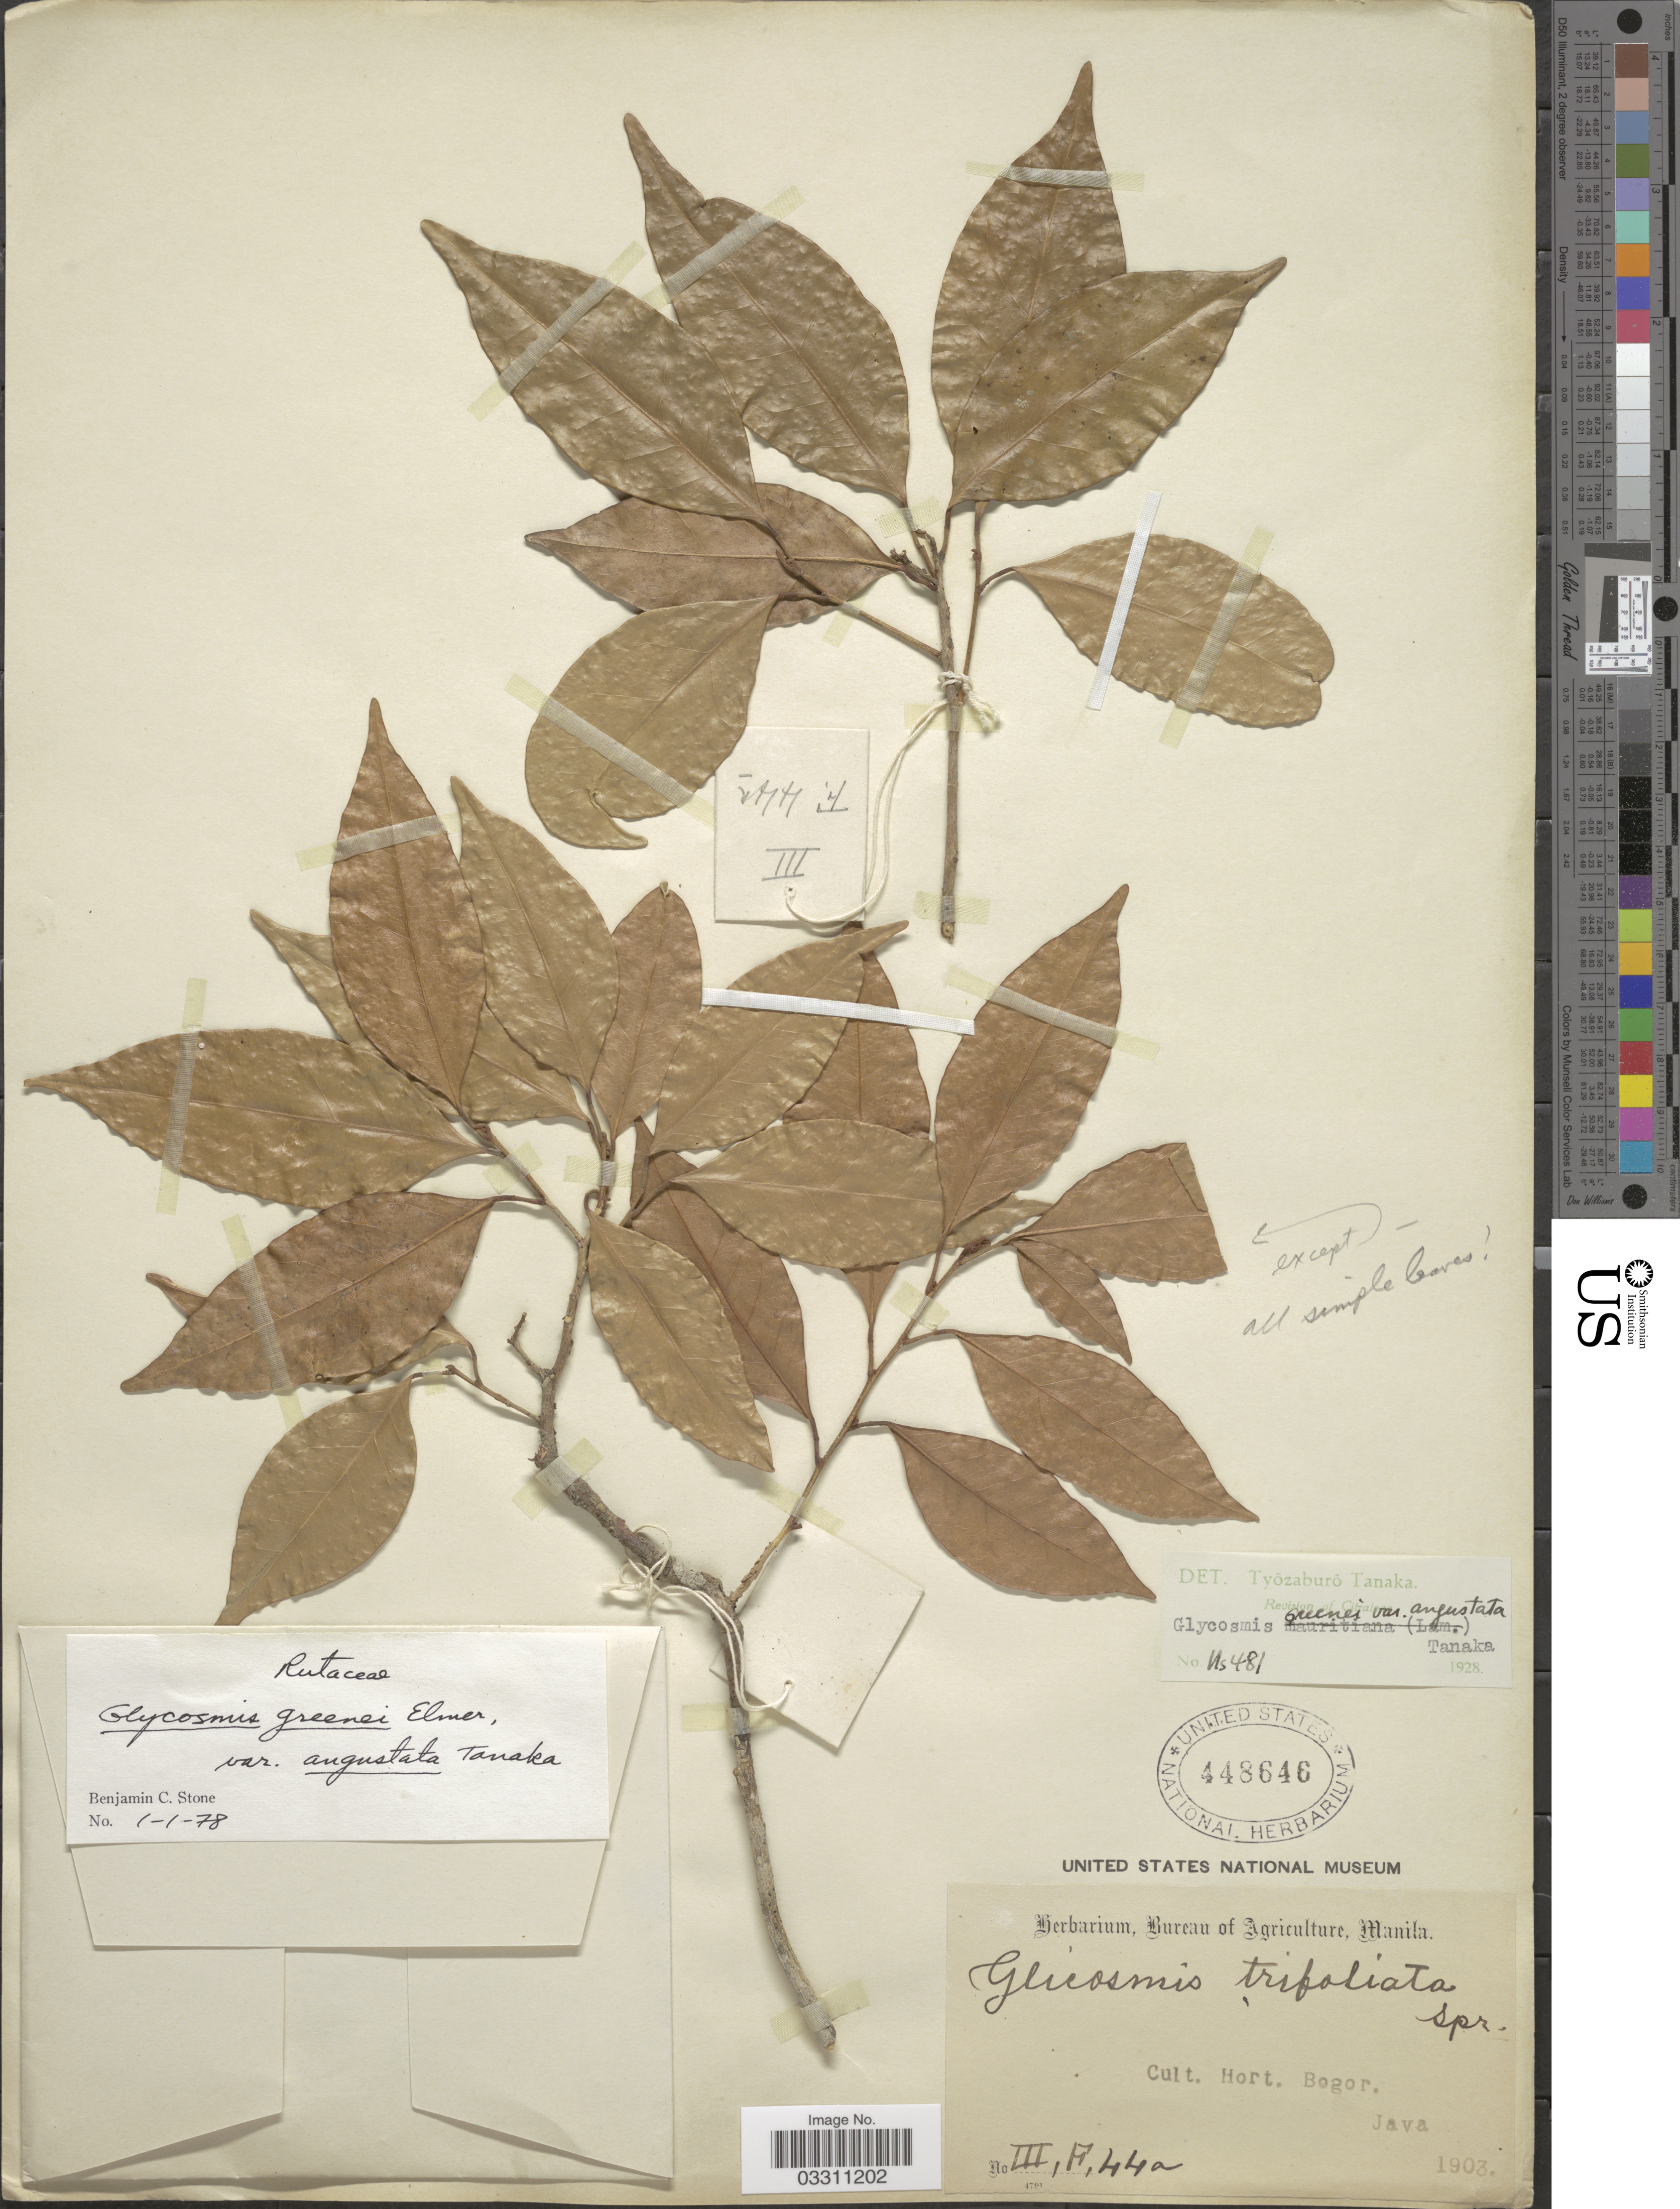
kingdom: Plantae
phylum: Tracheophyta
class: Magnoliopsida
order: Sapindales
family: Rutaceae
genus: Glycosmis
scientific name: Glycosmis greenei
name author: Elmer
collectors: Ex herb. Bureau of Agriculture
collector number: III,F,44a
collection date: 1903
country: Indonesia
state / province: Java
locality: Cult. Hort. Bogor.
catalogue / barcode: US 448646